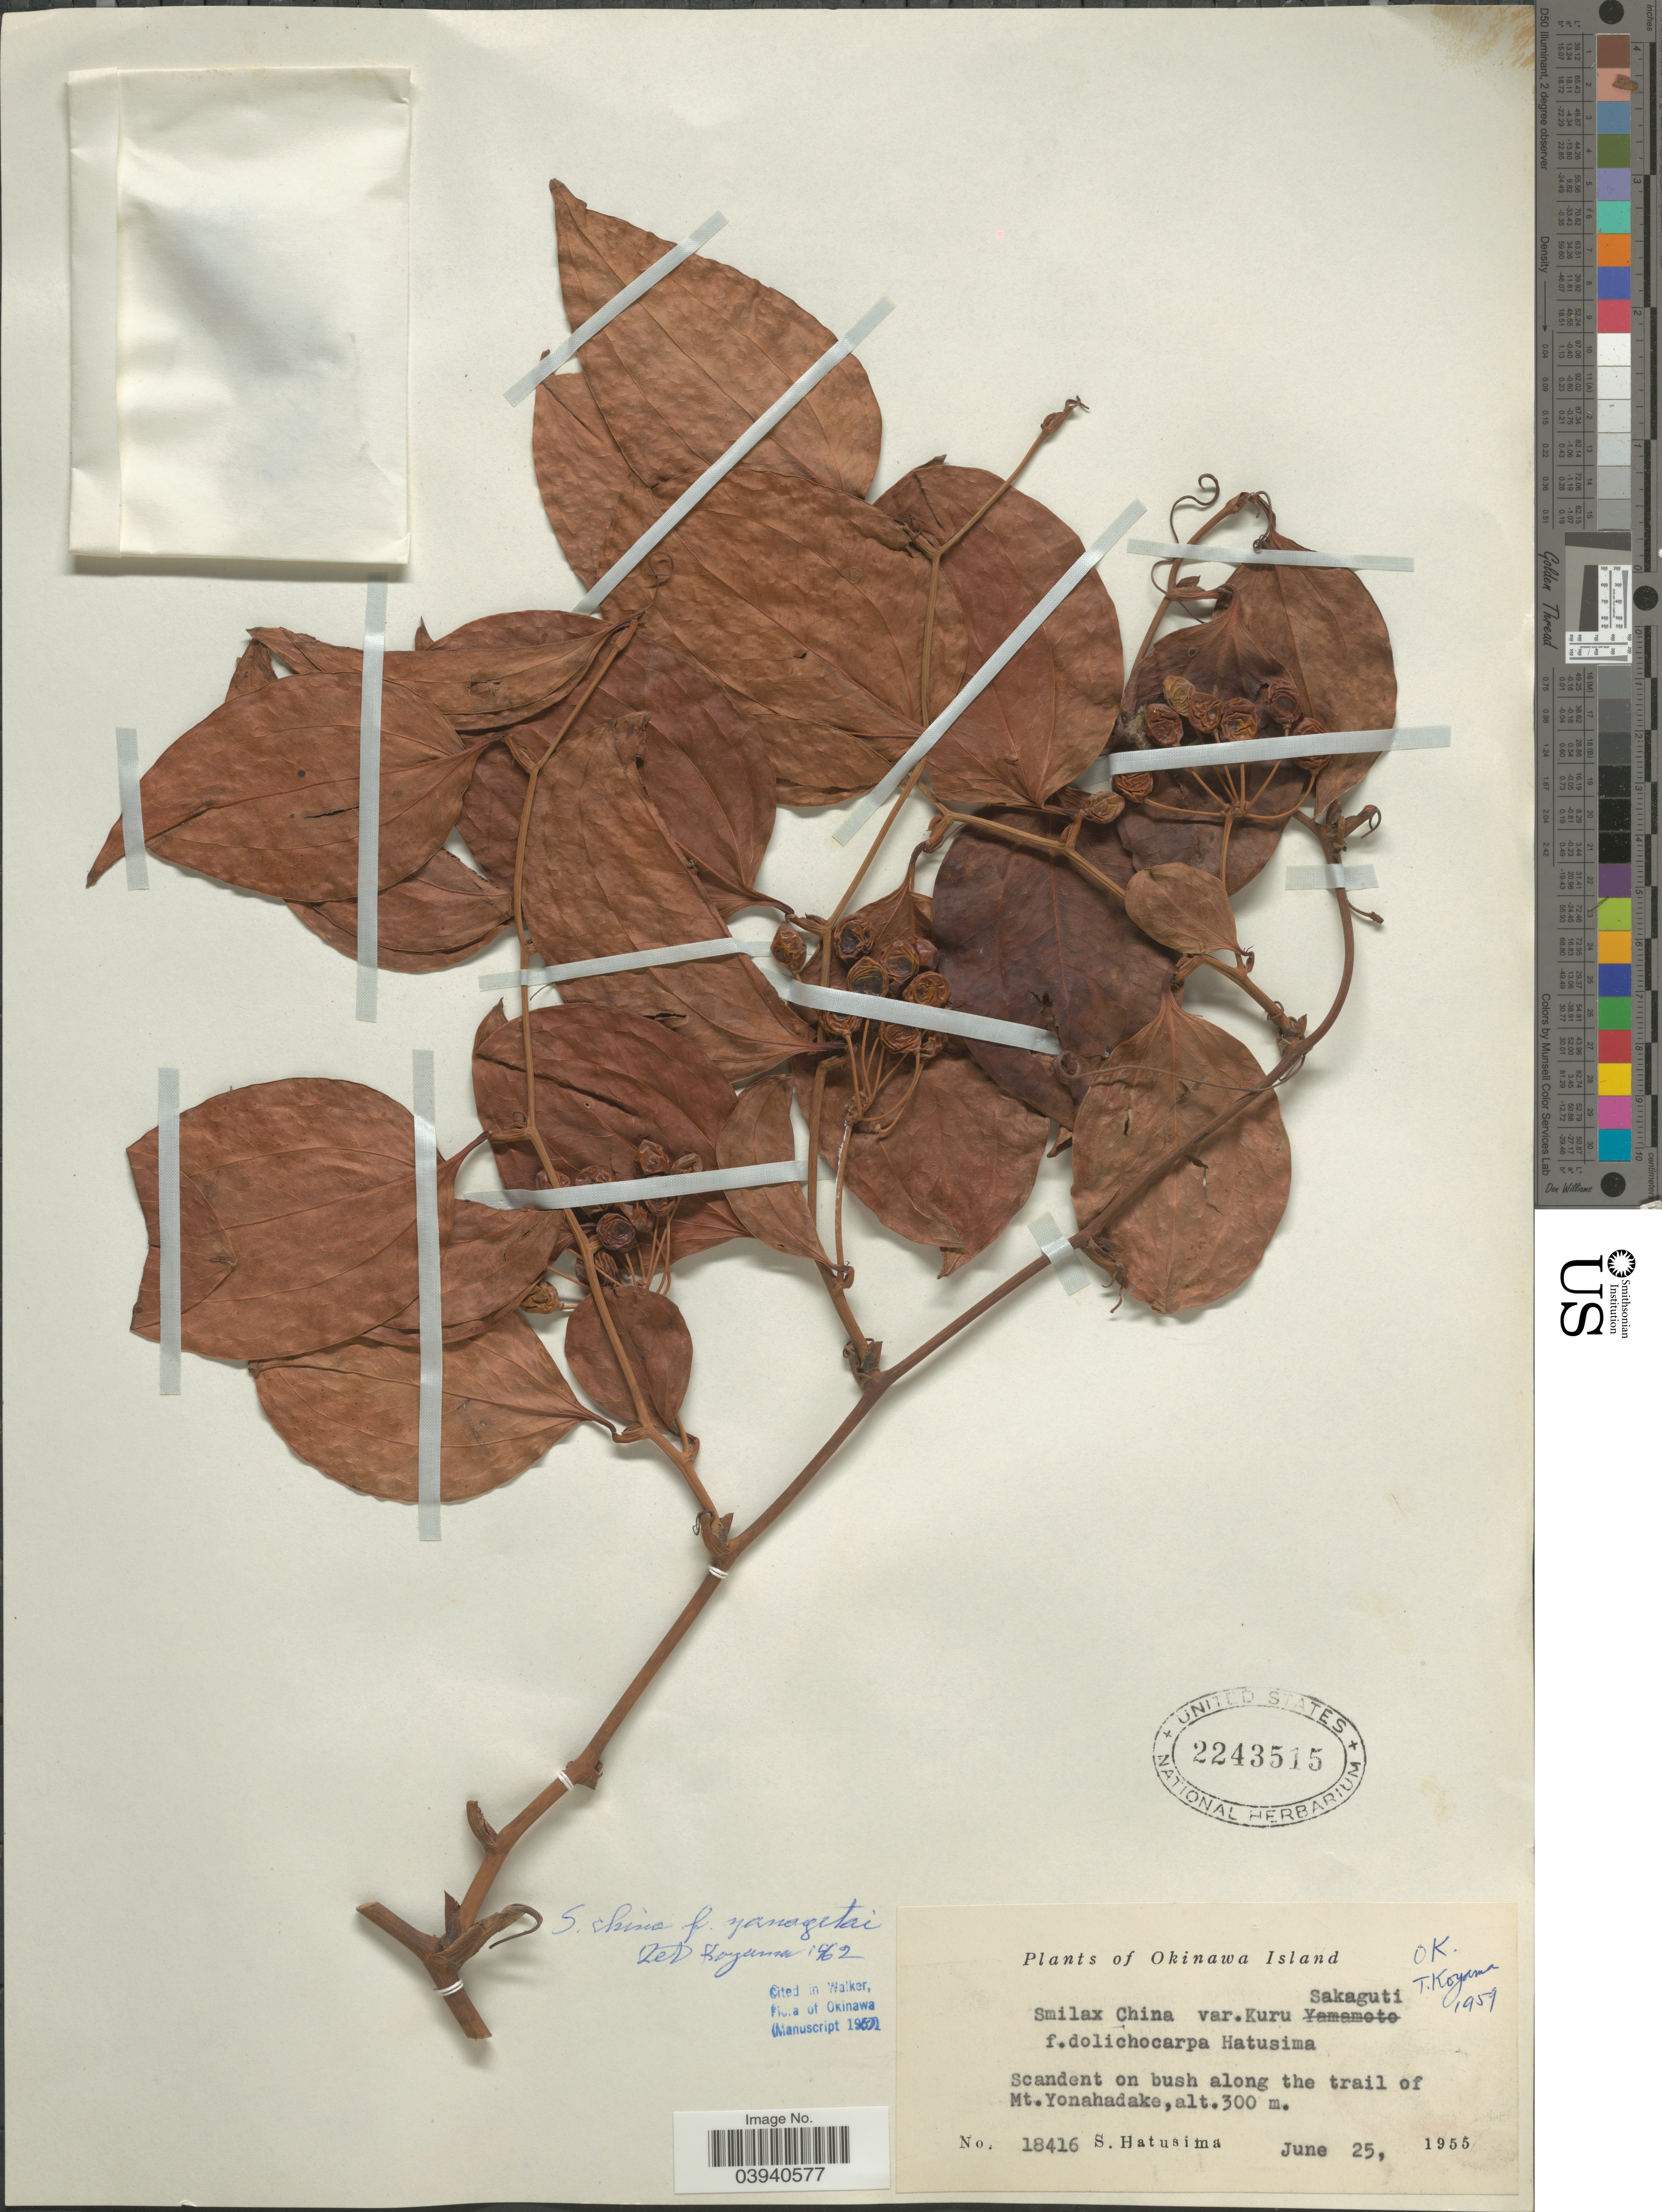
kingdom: Plantae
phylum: Tracheophyta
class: Liliopsida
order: Liliales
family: Smilacaceae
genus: Smilax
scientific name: Smilax china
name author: L.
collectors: S. Hatusima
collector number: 18416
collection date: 1955-06-25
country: Japan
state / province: Okinawa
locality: Okinawa Island. Along the trail of Mt.Yonahadake.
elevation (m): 300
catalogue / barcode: US 2243515